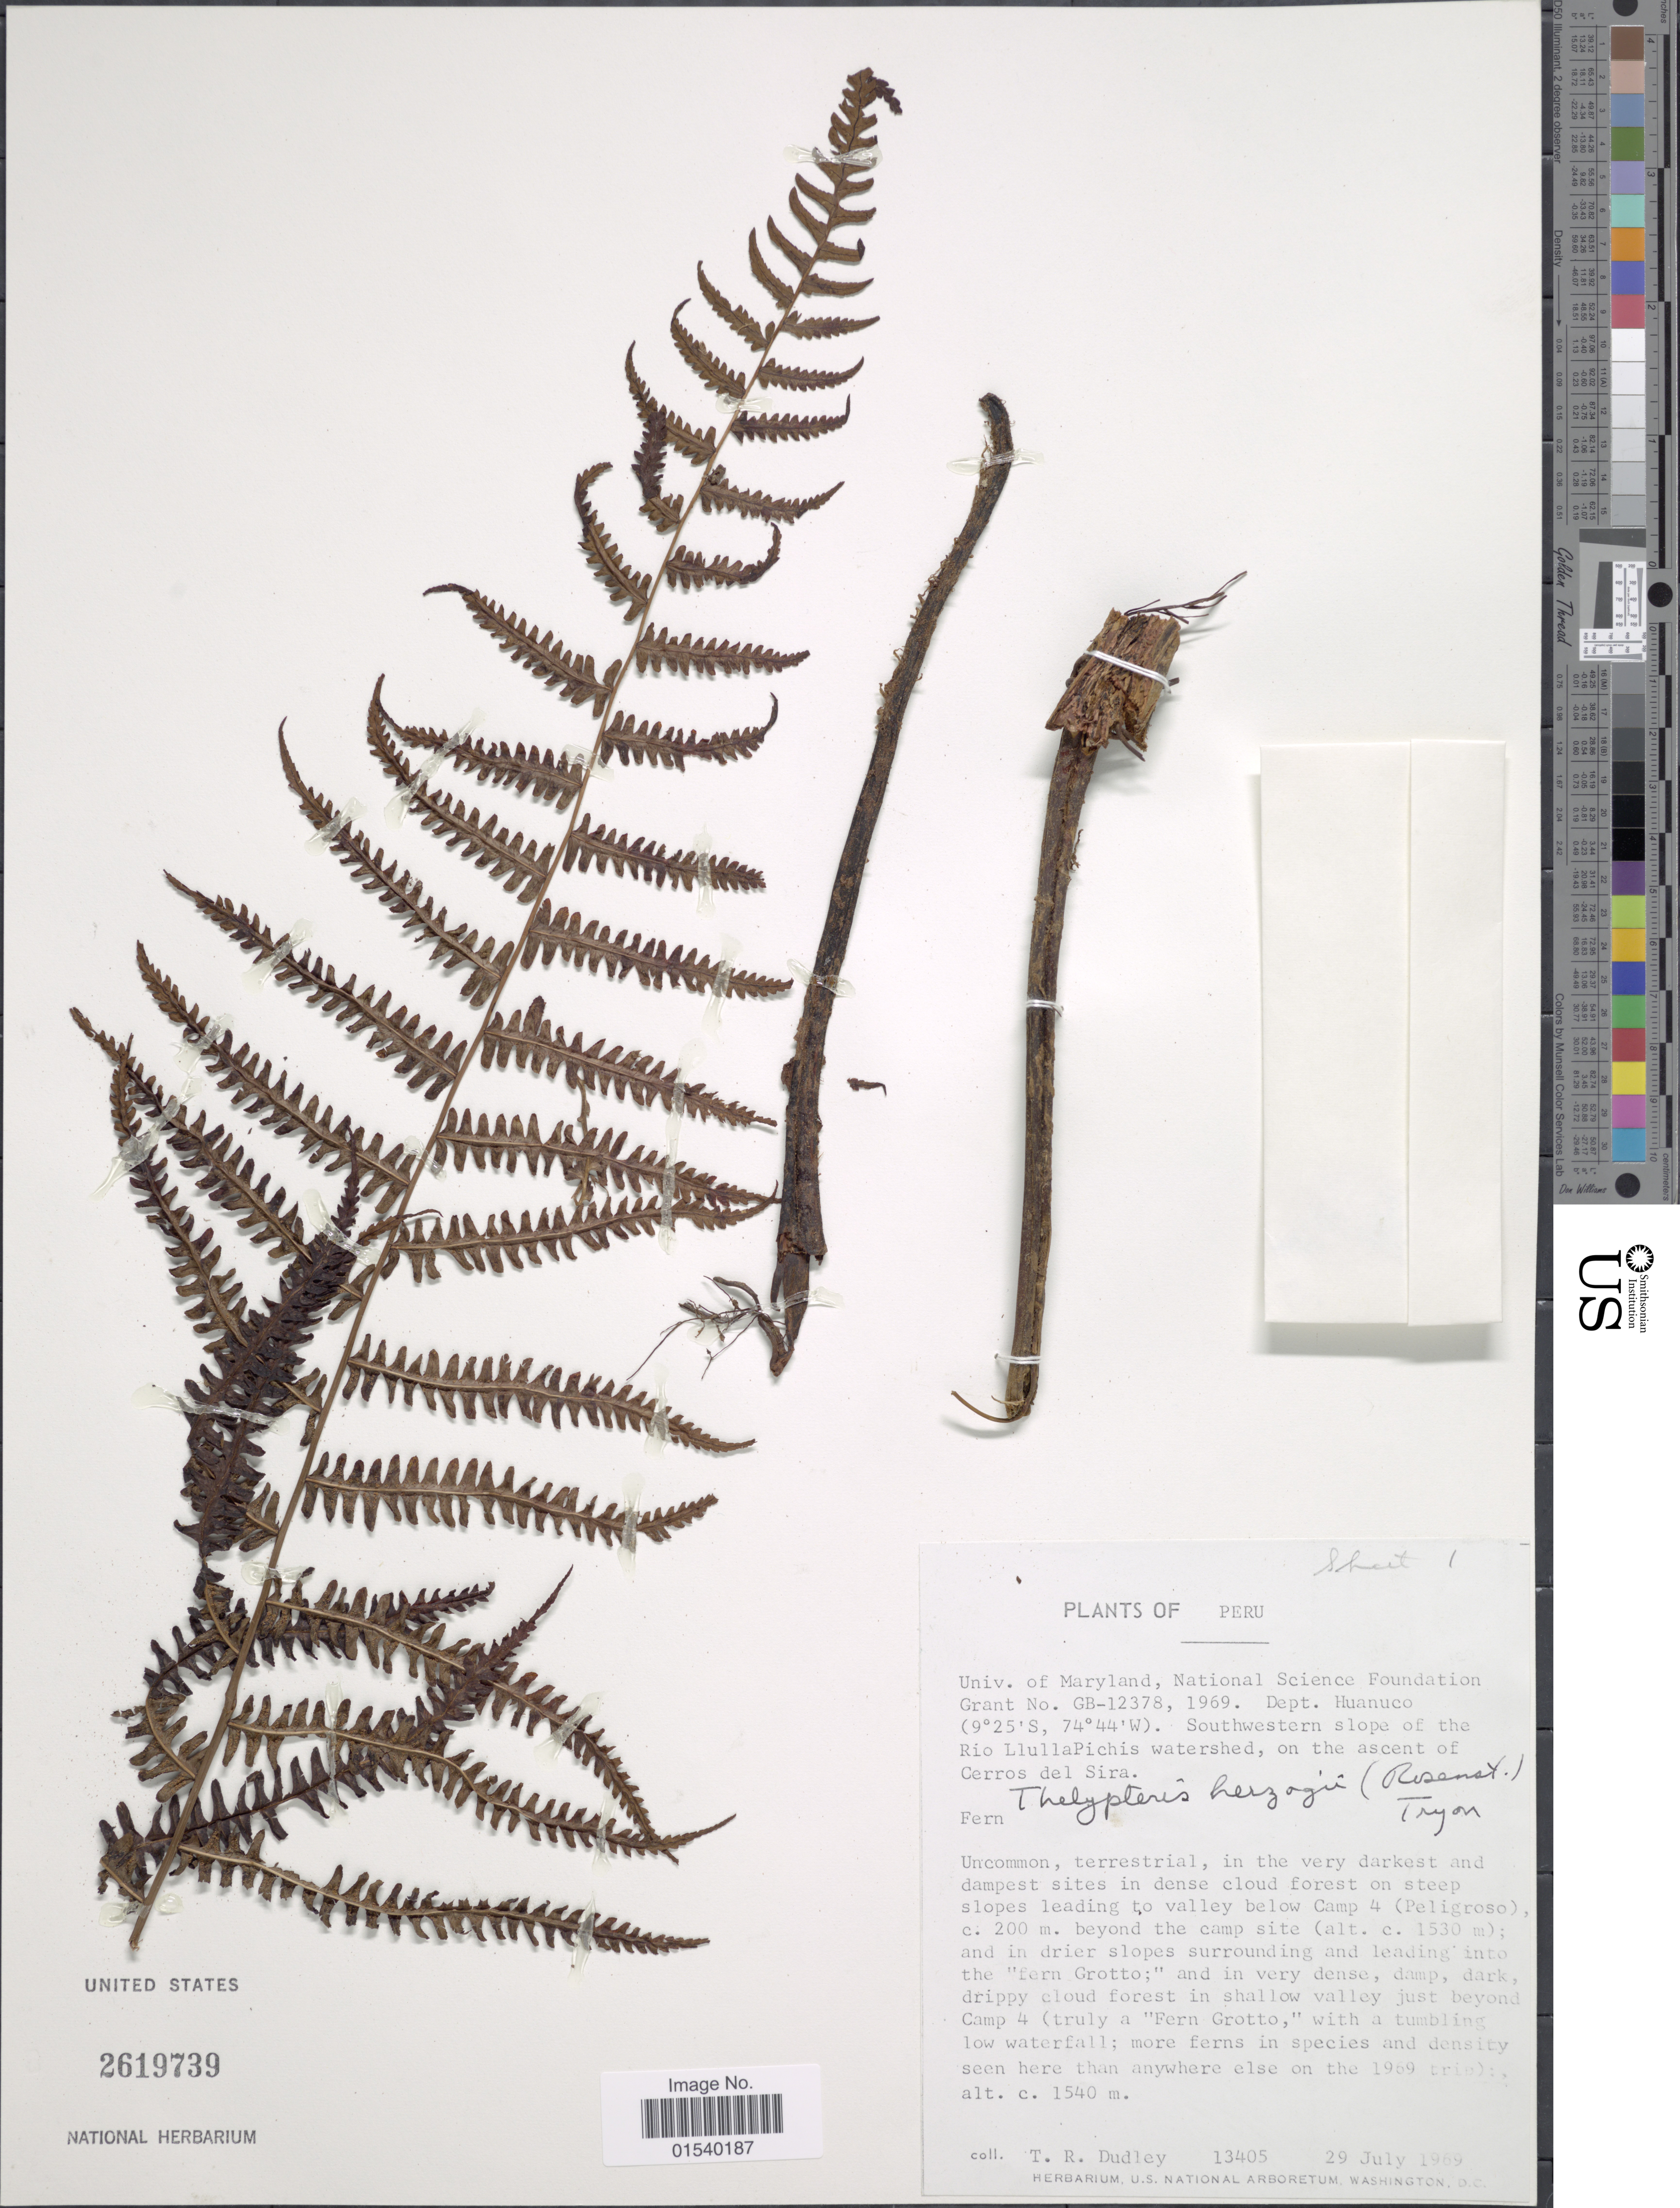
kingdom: Plantae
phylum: Tracheophyta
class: Polypodiopsida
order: Polypodiales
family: Thelypteridaceae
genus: Amauropelta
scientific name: Amauropelta hierzogii (Rosenst.) comb. nov., ined 2015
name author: (Rosenst.)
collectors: T. R. Dudley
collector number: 13405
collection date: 1969-07-29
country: Peru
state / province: Huánuco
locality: Dept. Huanuco, Southwestern slope of the Rio LlulluPichis watershed, on the ascent of Cerros del Sira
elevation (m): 1540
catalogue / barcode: US 2619739